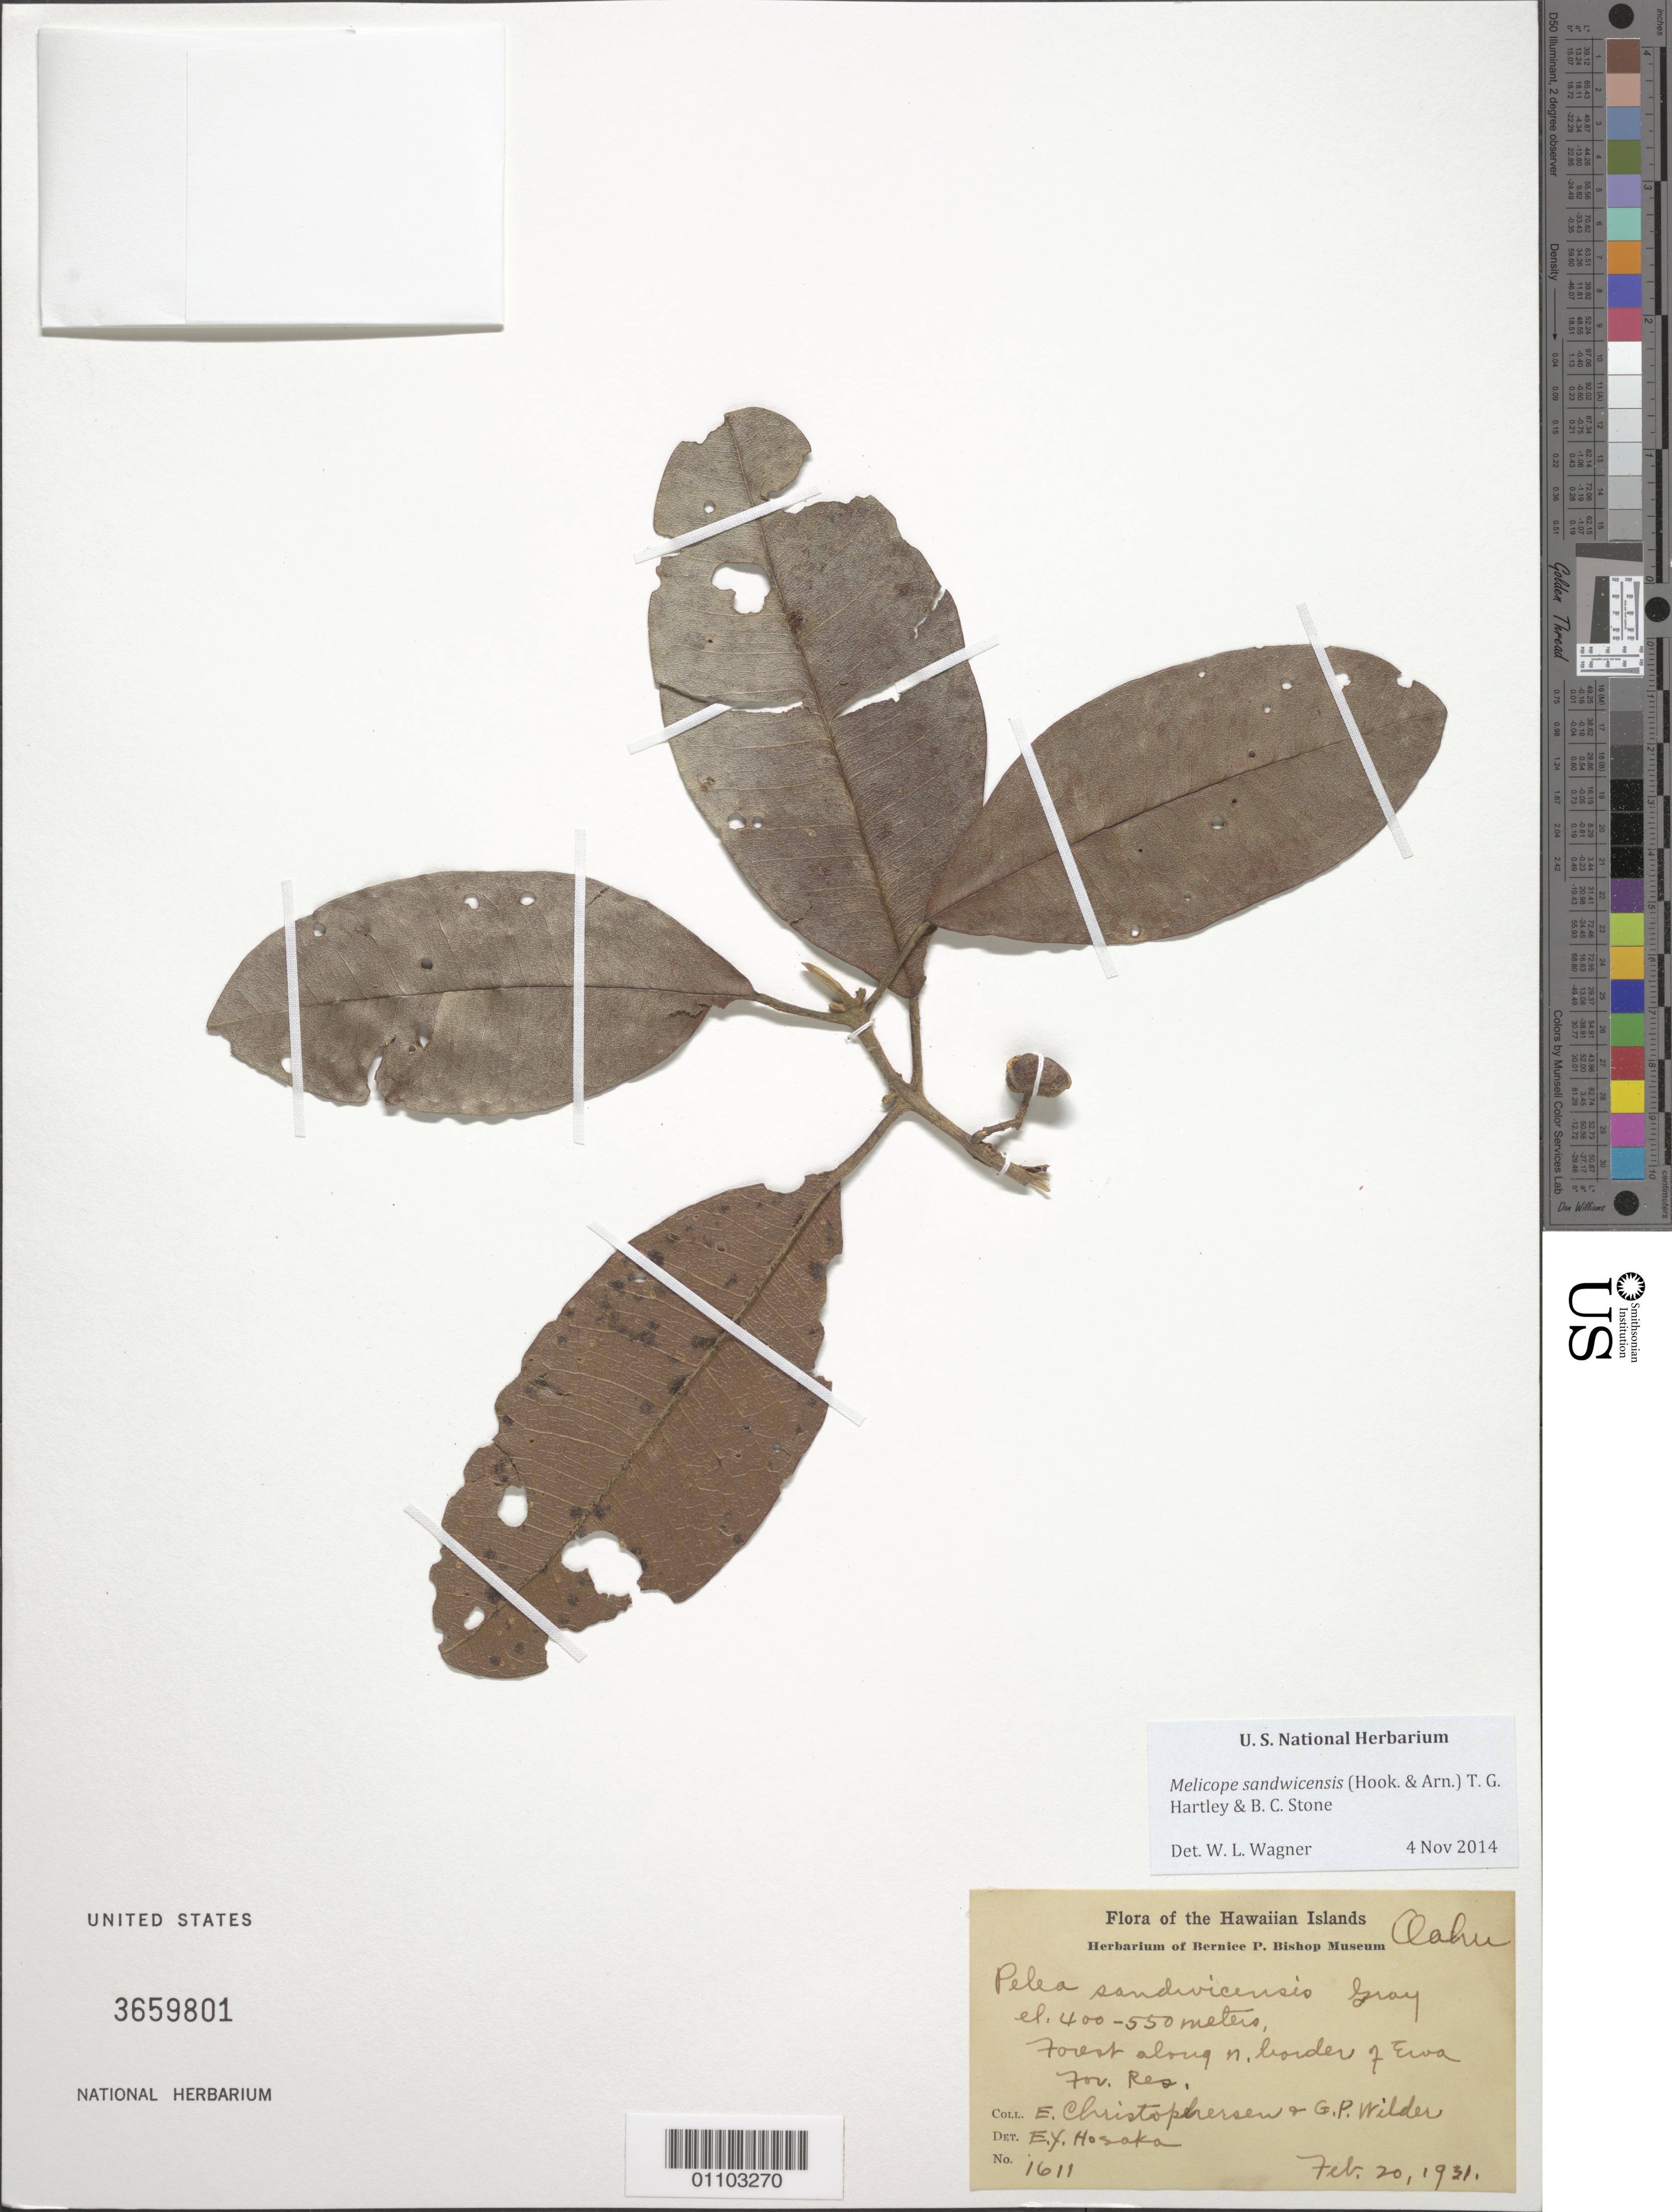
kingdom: Plantae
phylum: Tracheophyta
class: Magnoliopsida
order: Sapindales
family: Rutaceae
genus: Melicope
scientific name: Melicope sandwicensis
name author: (Hook. & Arn.) T.G. Hartley & B.C. Stone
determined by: Wagner, W. L., (BOT), Smithsonian Institution - National Museum of Natural History (UNITED STATES)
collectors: E. Christophersen & G. Wilder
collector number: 1611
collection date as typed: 20 Feb 1931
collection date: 1931-02-20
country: United States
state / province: Hawaii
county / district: Honolulu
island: Oahu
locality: Forest along north border Ewa Forest Reserve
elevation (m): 400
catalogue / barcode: US 3659801